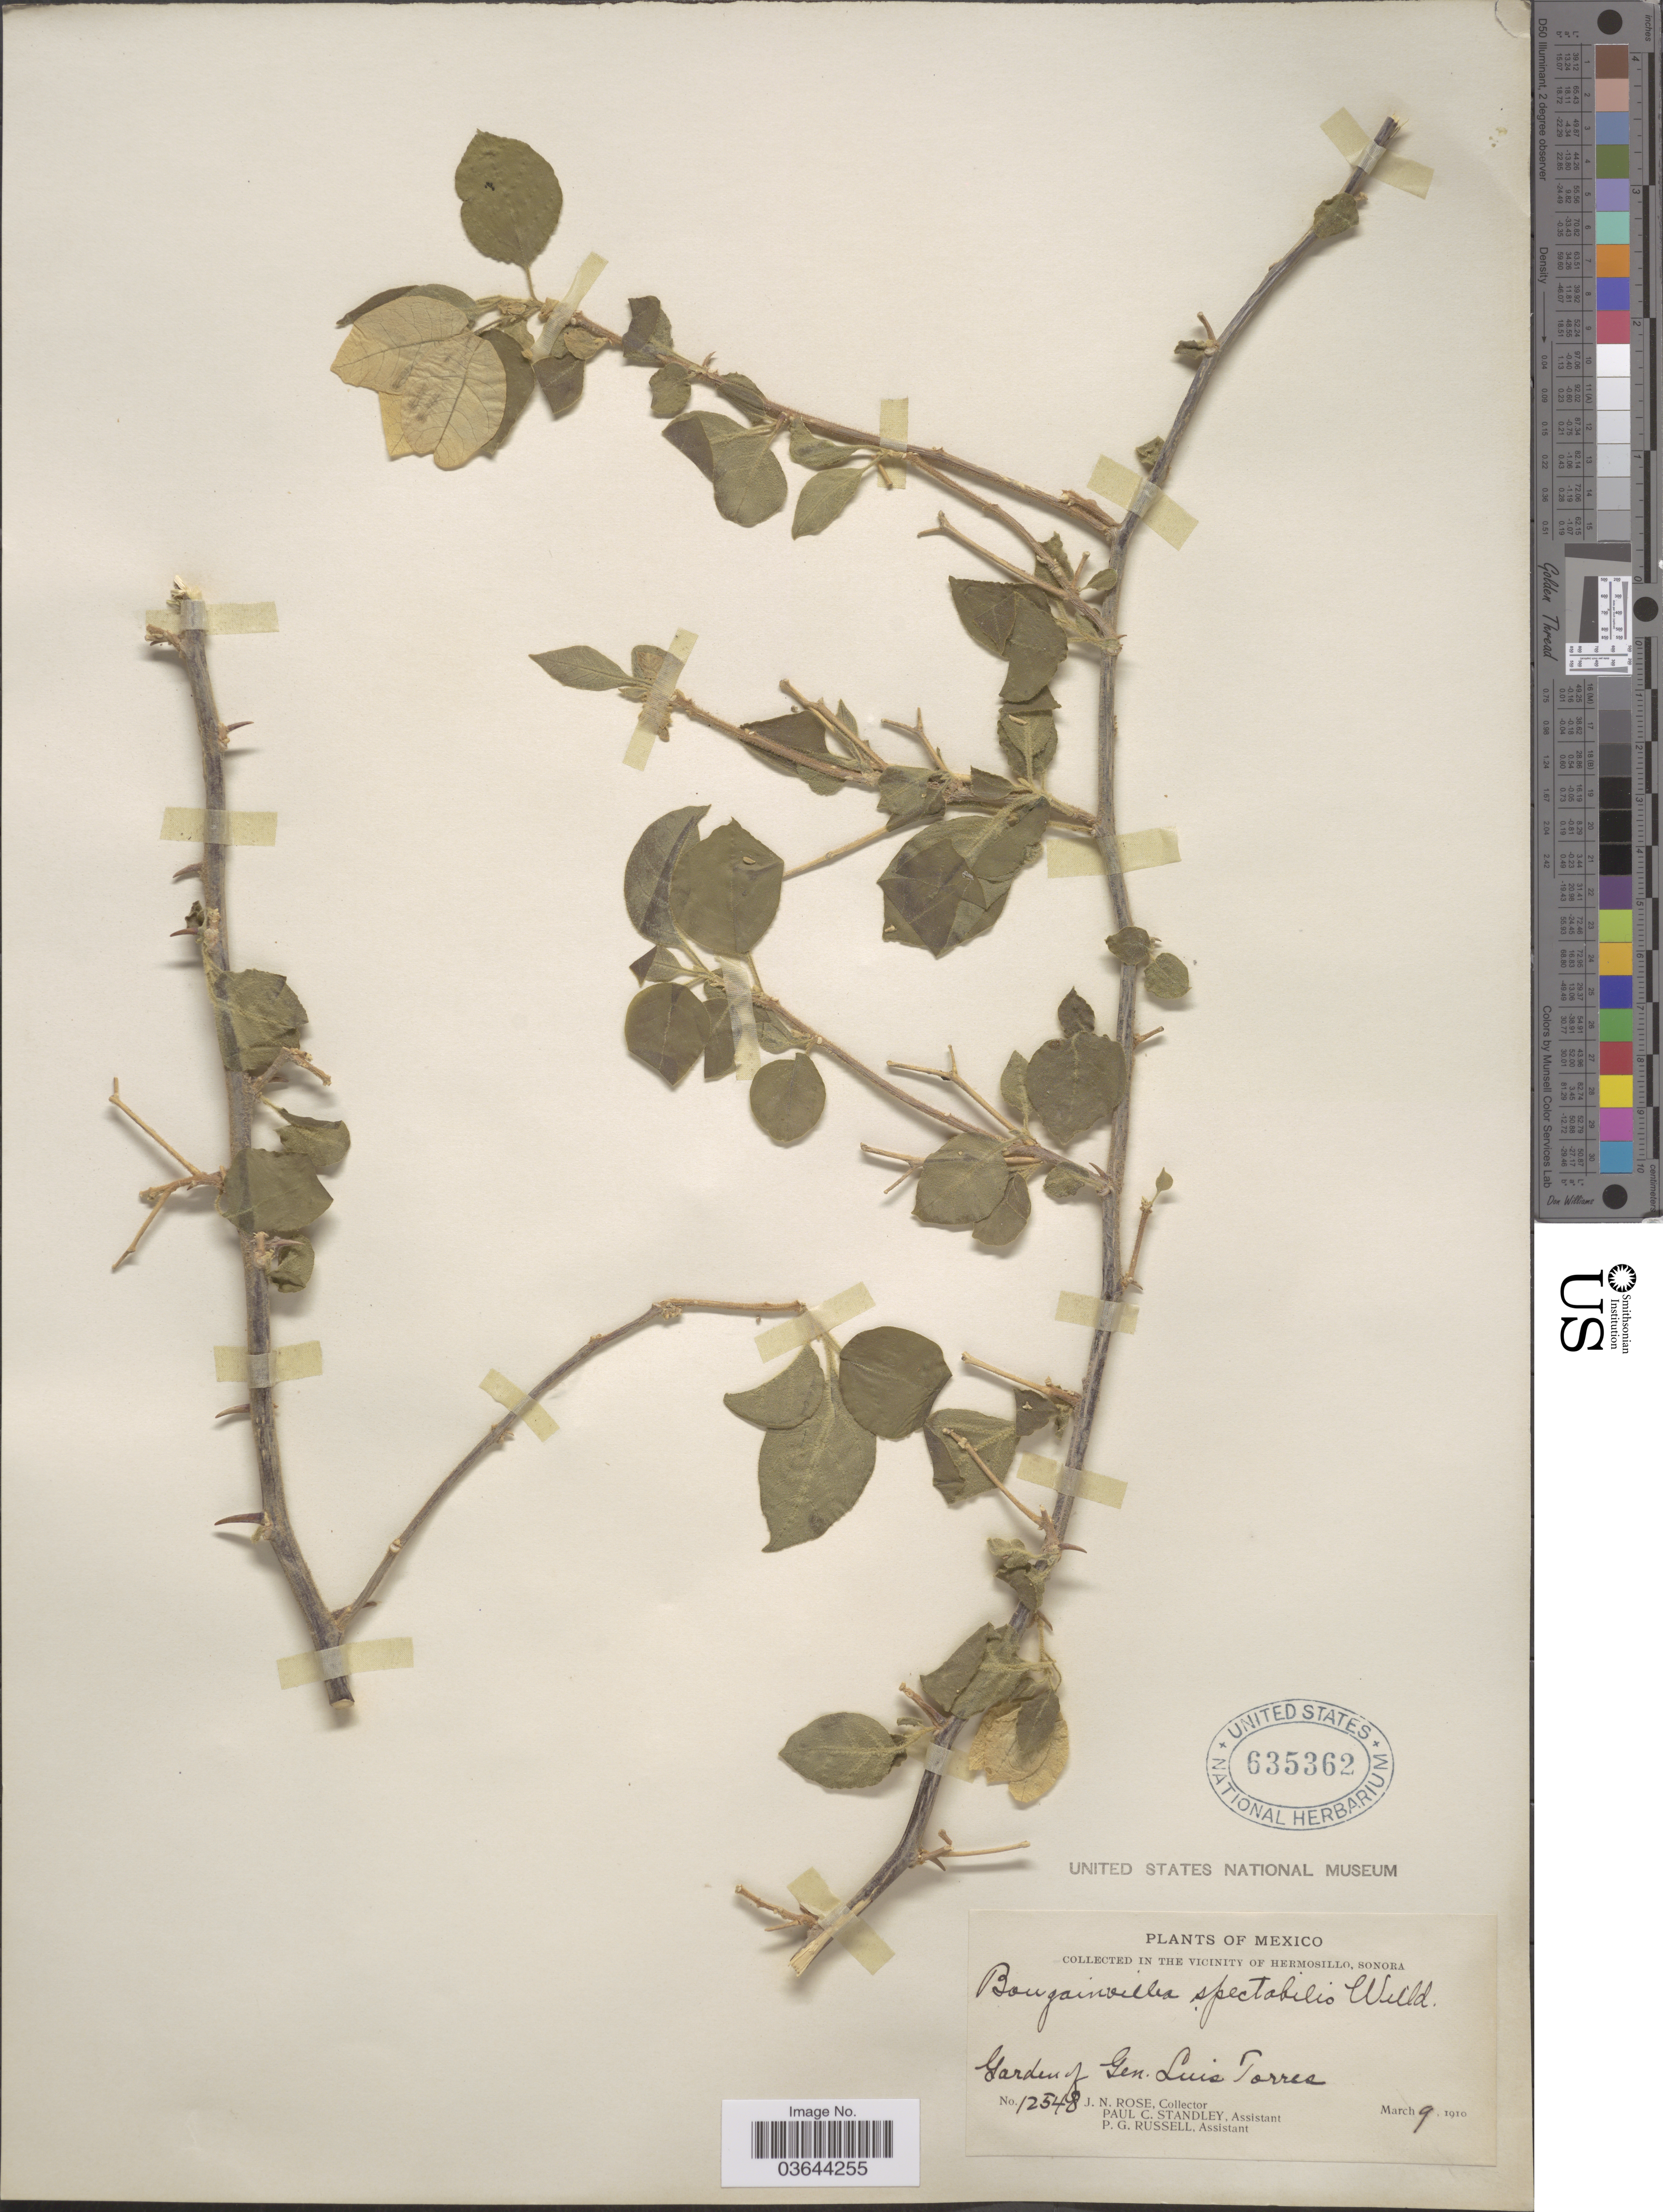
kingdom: Plantae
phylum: Tracheophyta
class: Magnoliopsida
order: Caryophyllales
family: Nyctaginaceae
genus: Bougainvillea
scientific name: Bougainvillea spectabilis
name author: Willd.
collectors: J. N. Rose, P. C. Standley & P. G. Russell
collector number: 12548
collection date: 1910-03-09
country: Mexico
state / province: Sonora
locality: The vicinity of Hermosillo. Garden of Gen. Luis Torres.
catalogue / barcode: US 635362